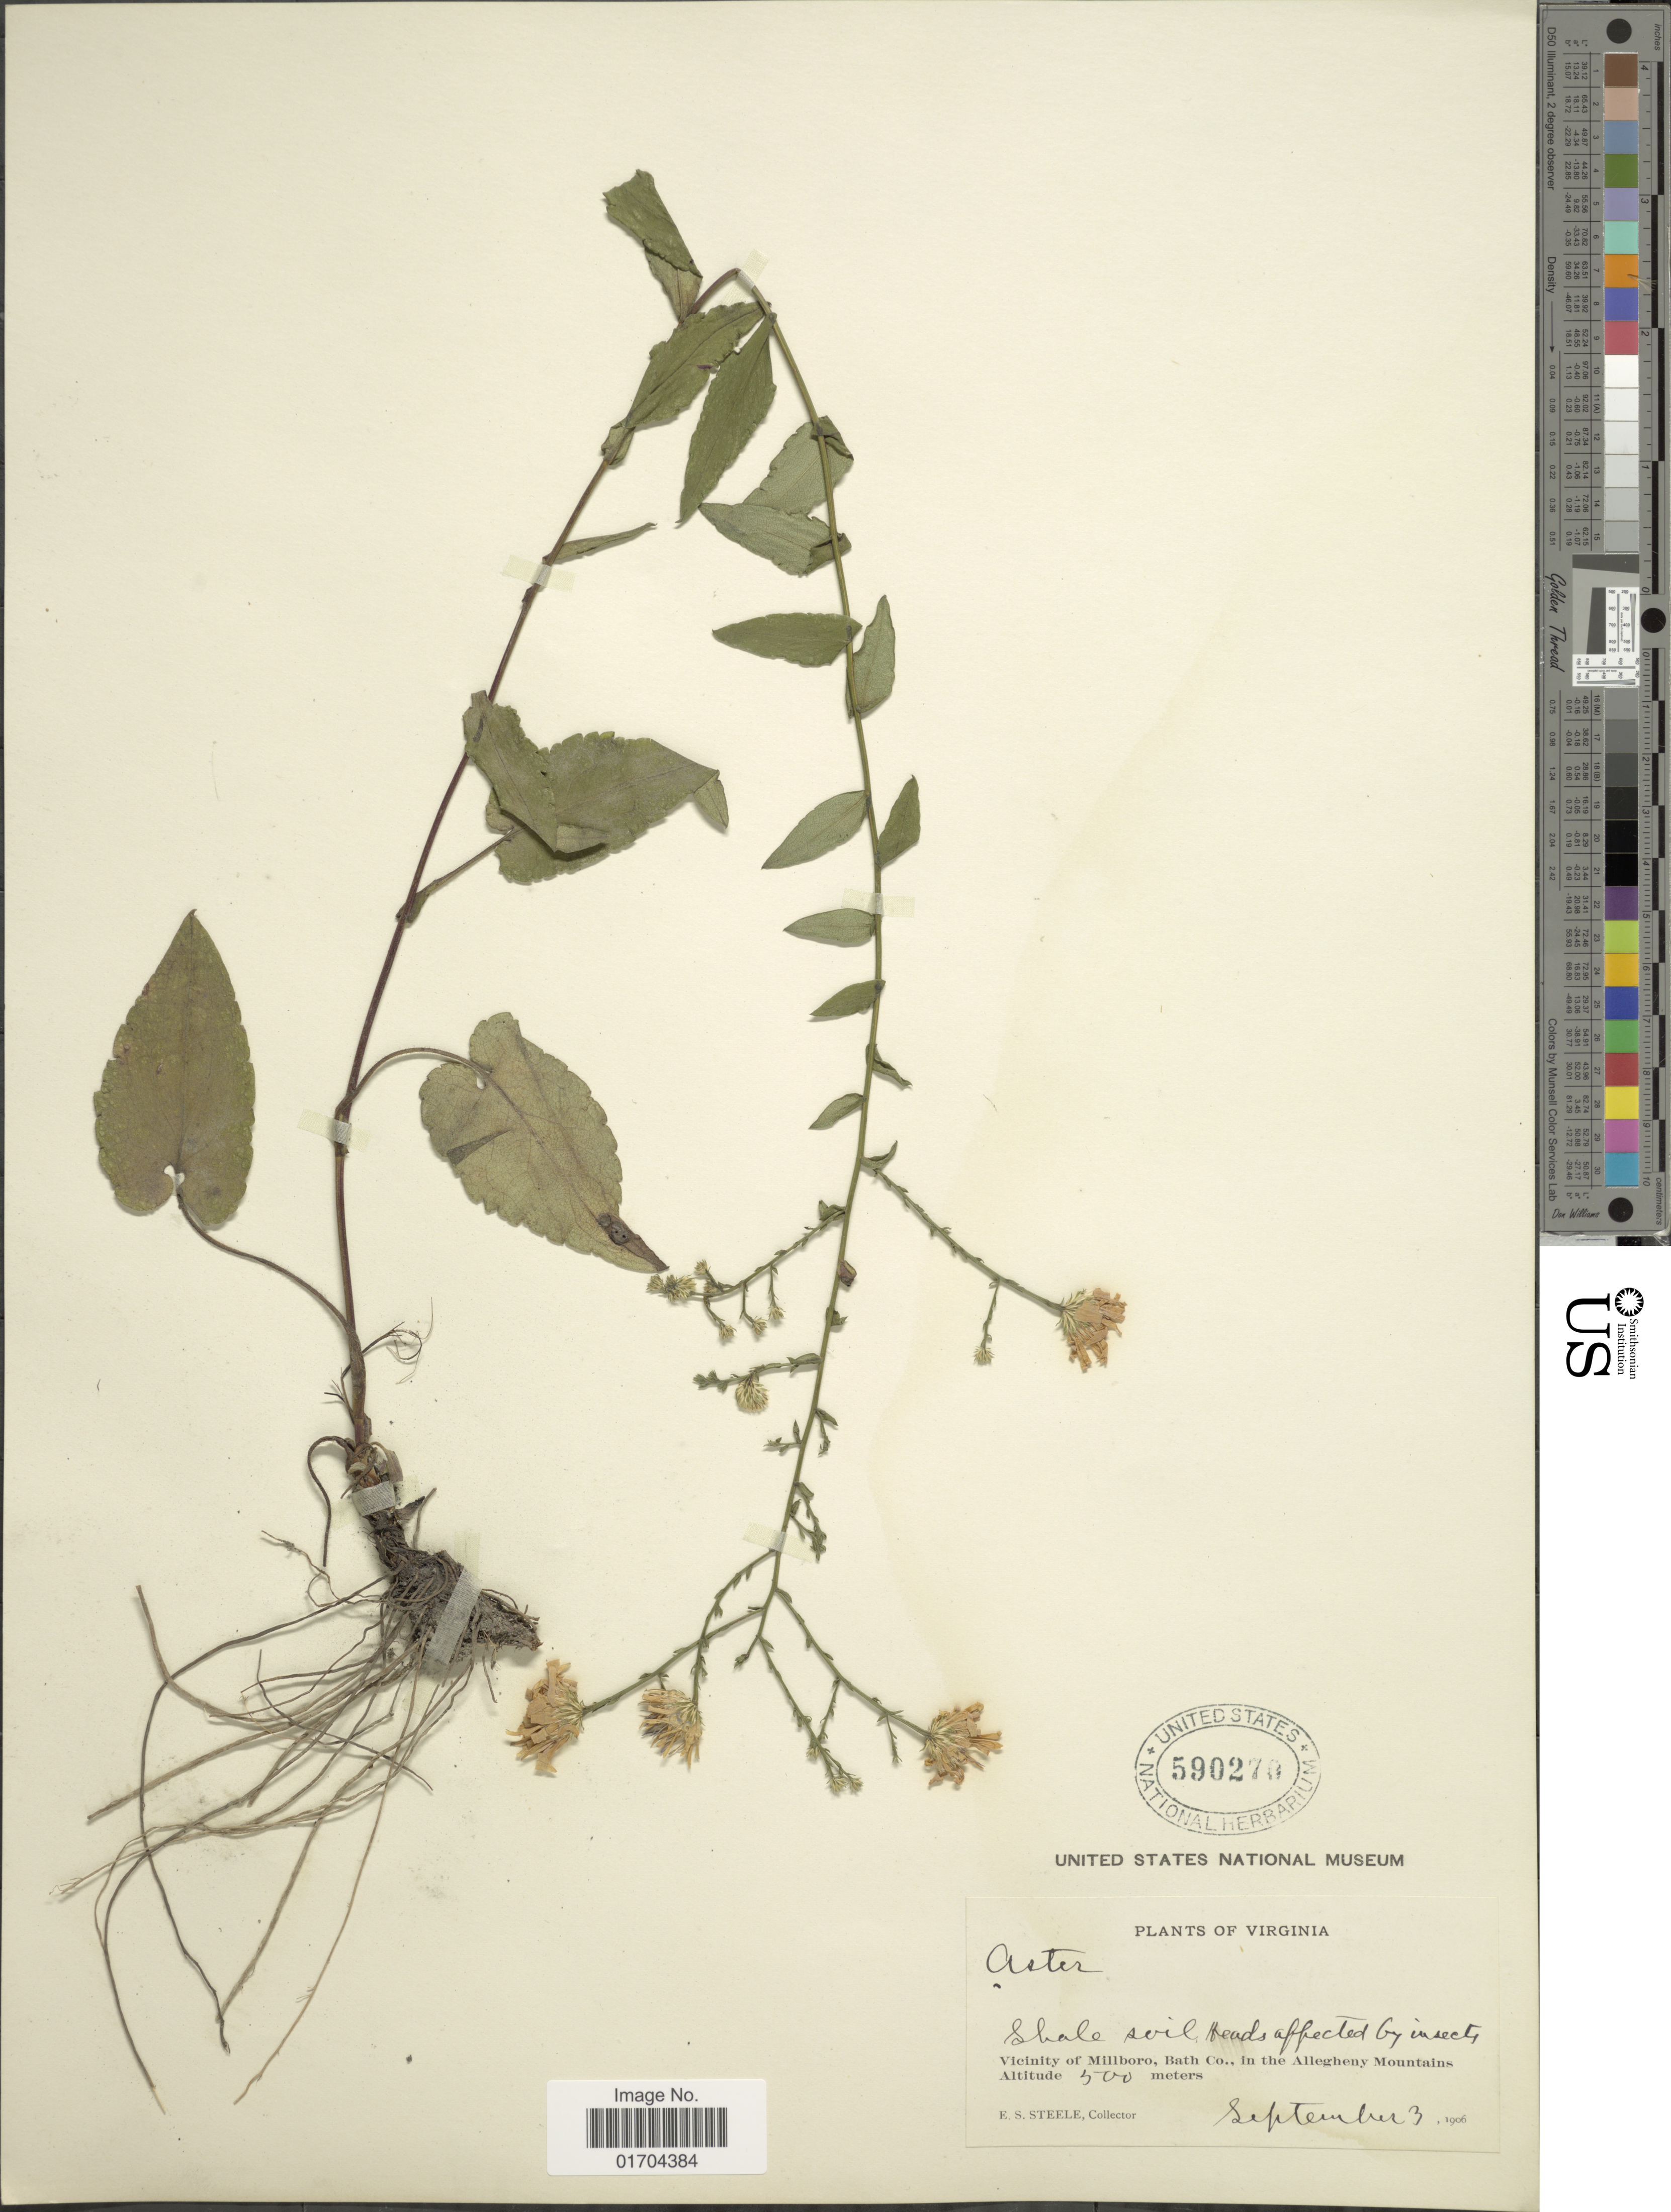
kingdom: Plantae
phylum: Tracheophyta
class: Magnoliopsida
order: Asterales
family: Asteraceae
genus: Symphyotrichum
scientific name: Symphyotrichum sp.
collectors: E. Steele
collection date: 1906-09-03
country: United States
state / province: Virginia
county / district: Bath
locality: Vicinity of Millboro, Bath Co., in the Allegheny Mountains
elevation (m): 500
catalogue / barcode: US 590270